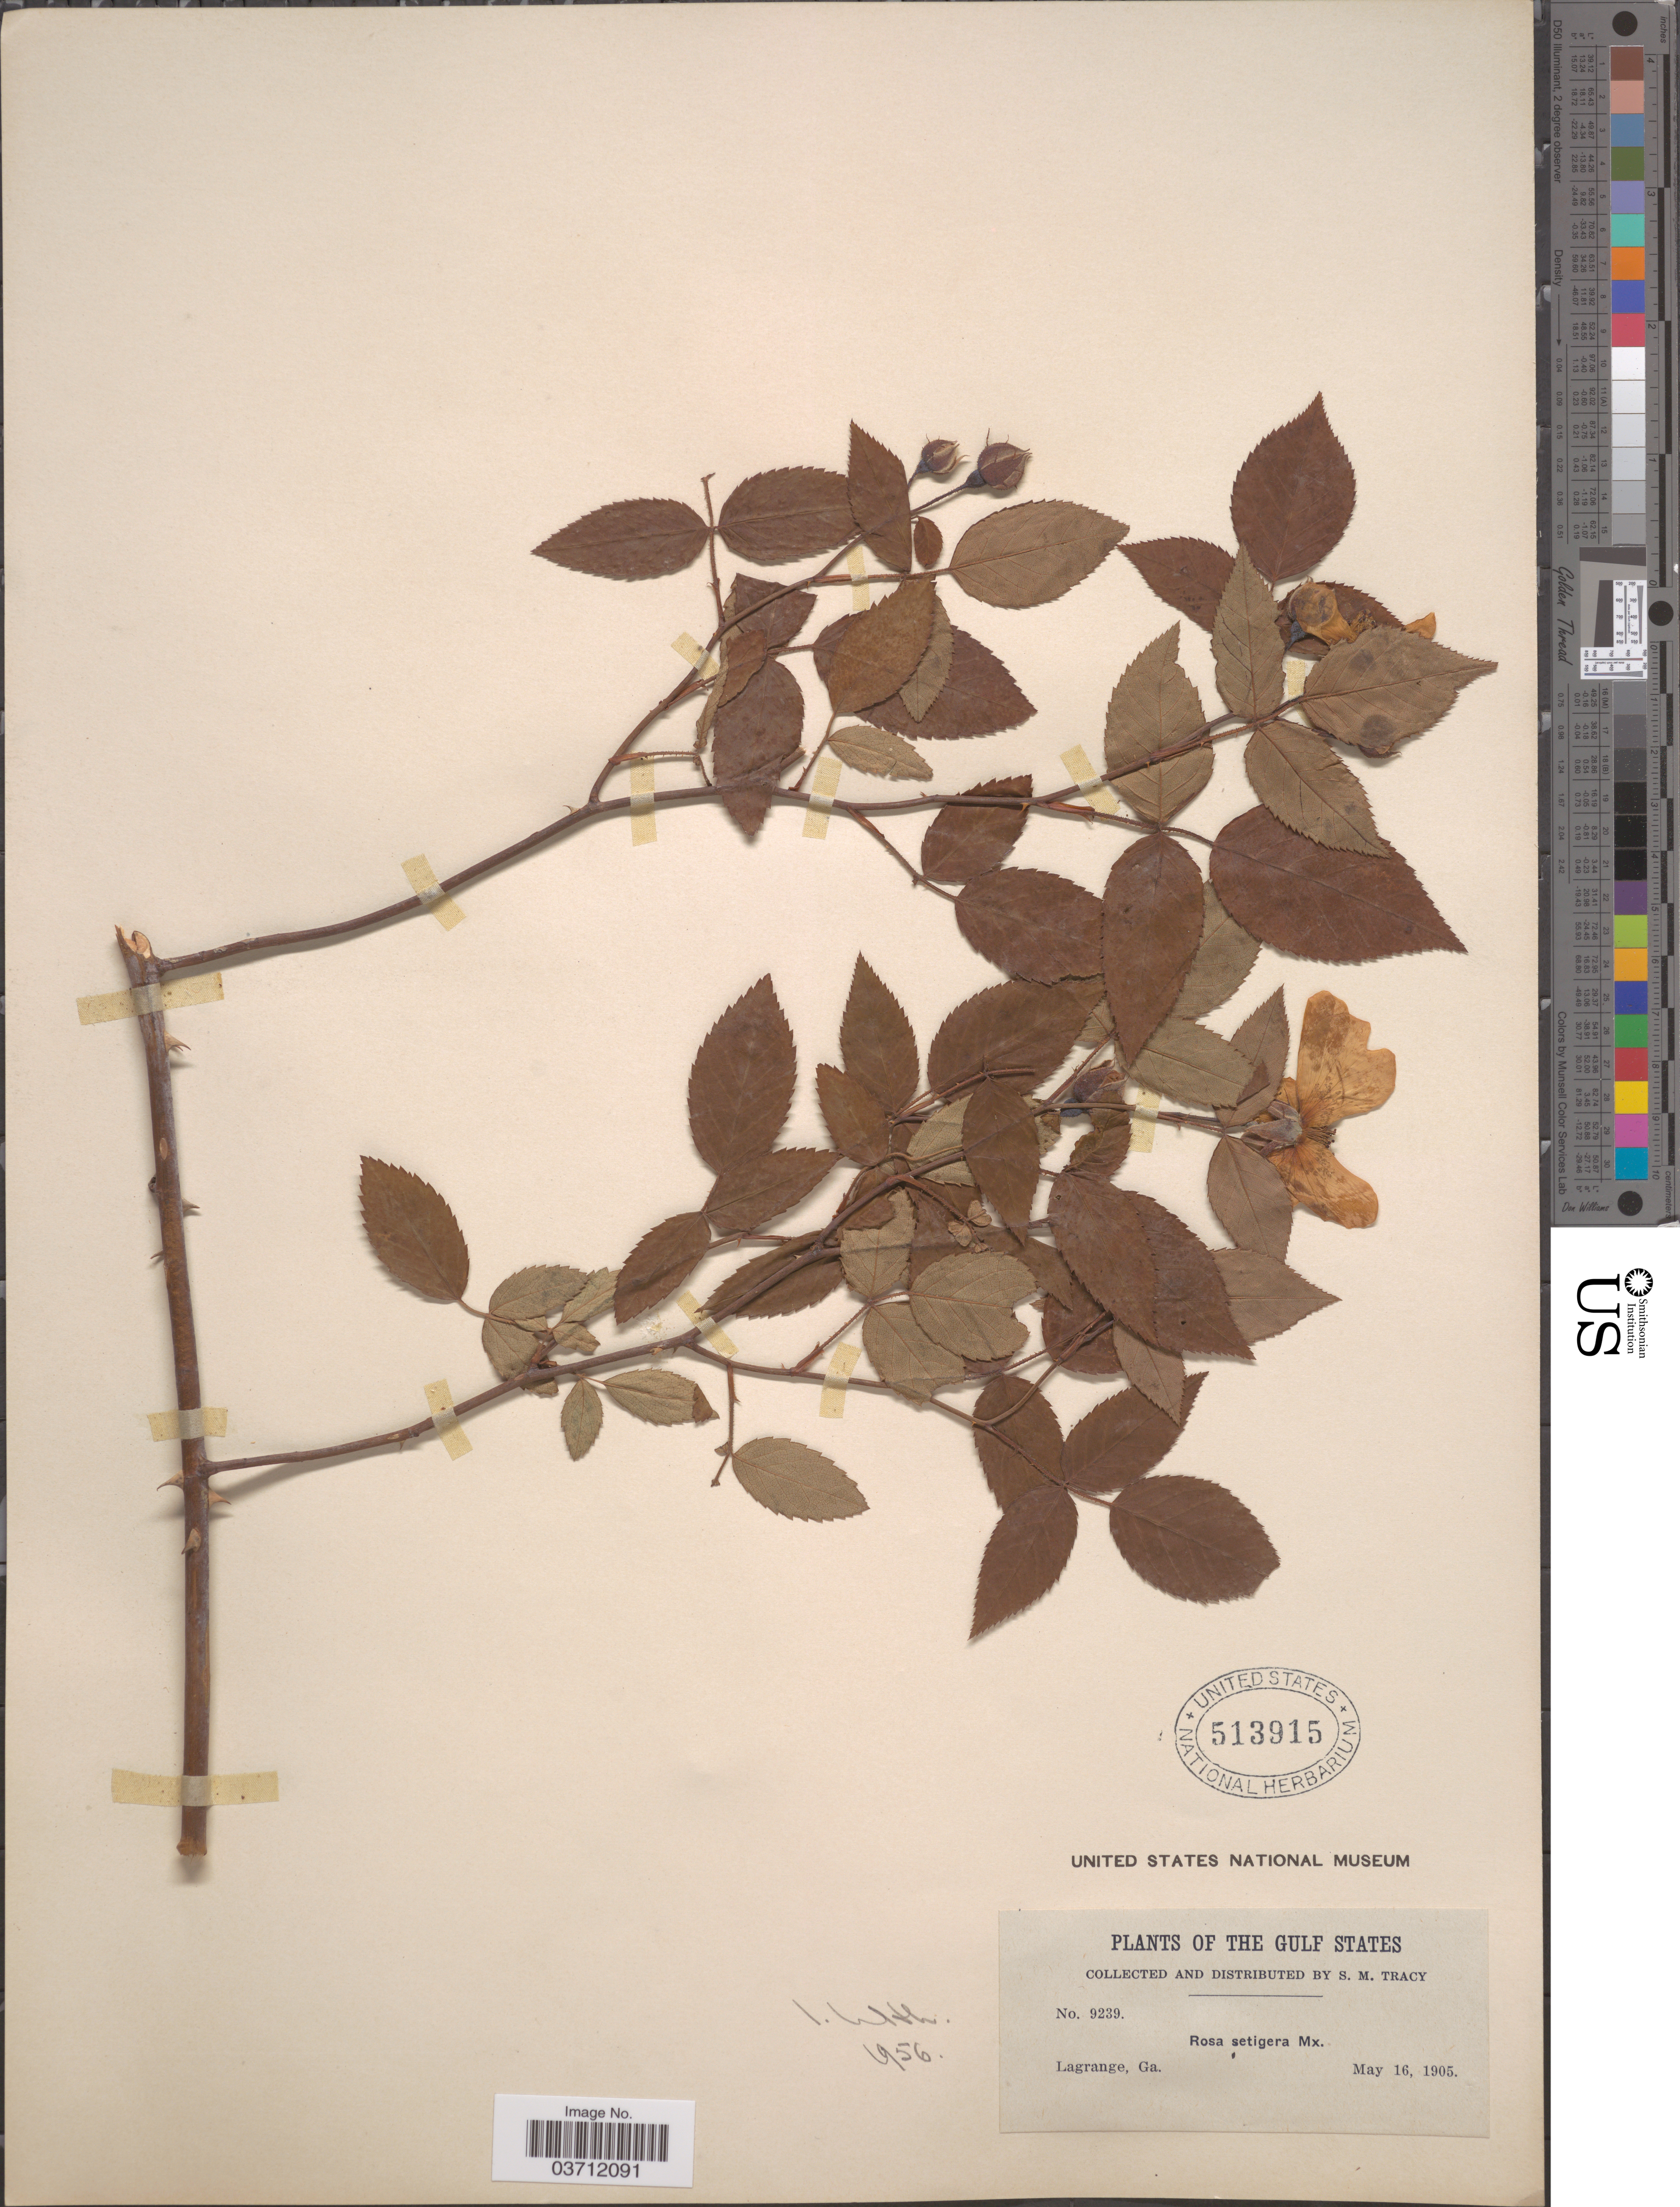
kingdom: Plantae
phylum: Tracheophyta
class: Magnoliopsida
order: Rosales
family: Rosaceae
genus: Rosa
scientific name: Rosa setigera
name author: Michx.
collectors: S. M. Tracy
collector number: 9239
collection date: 1905-05-16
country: United States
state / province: Georgia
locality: Gulf States. Lagrange.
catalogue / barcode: US 513915